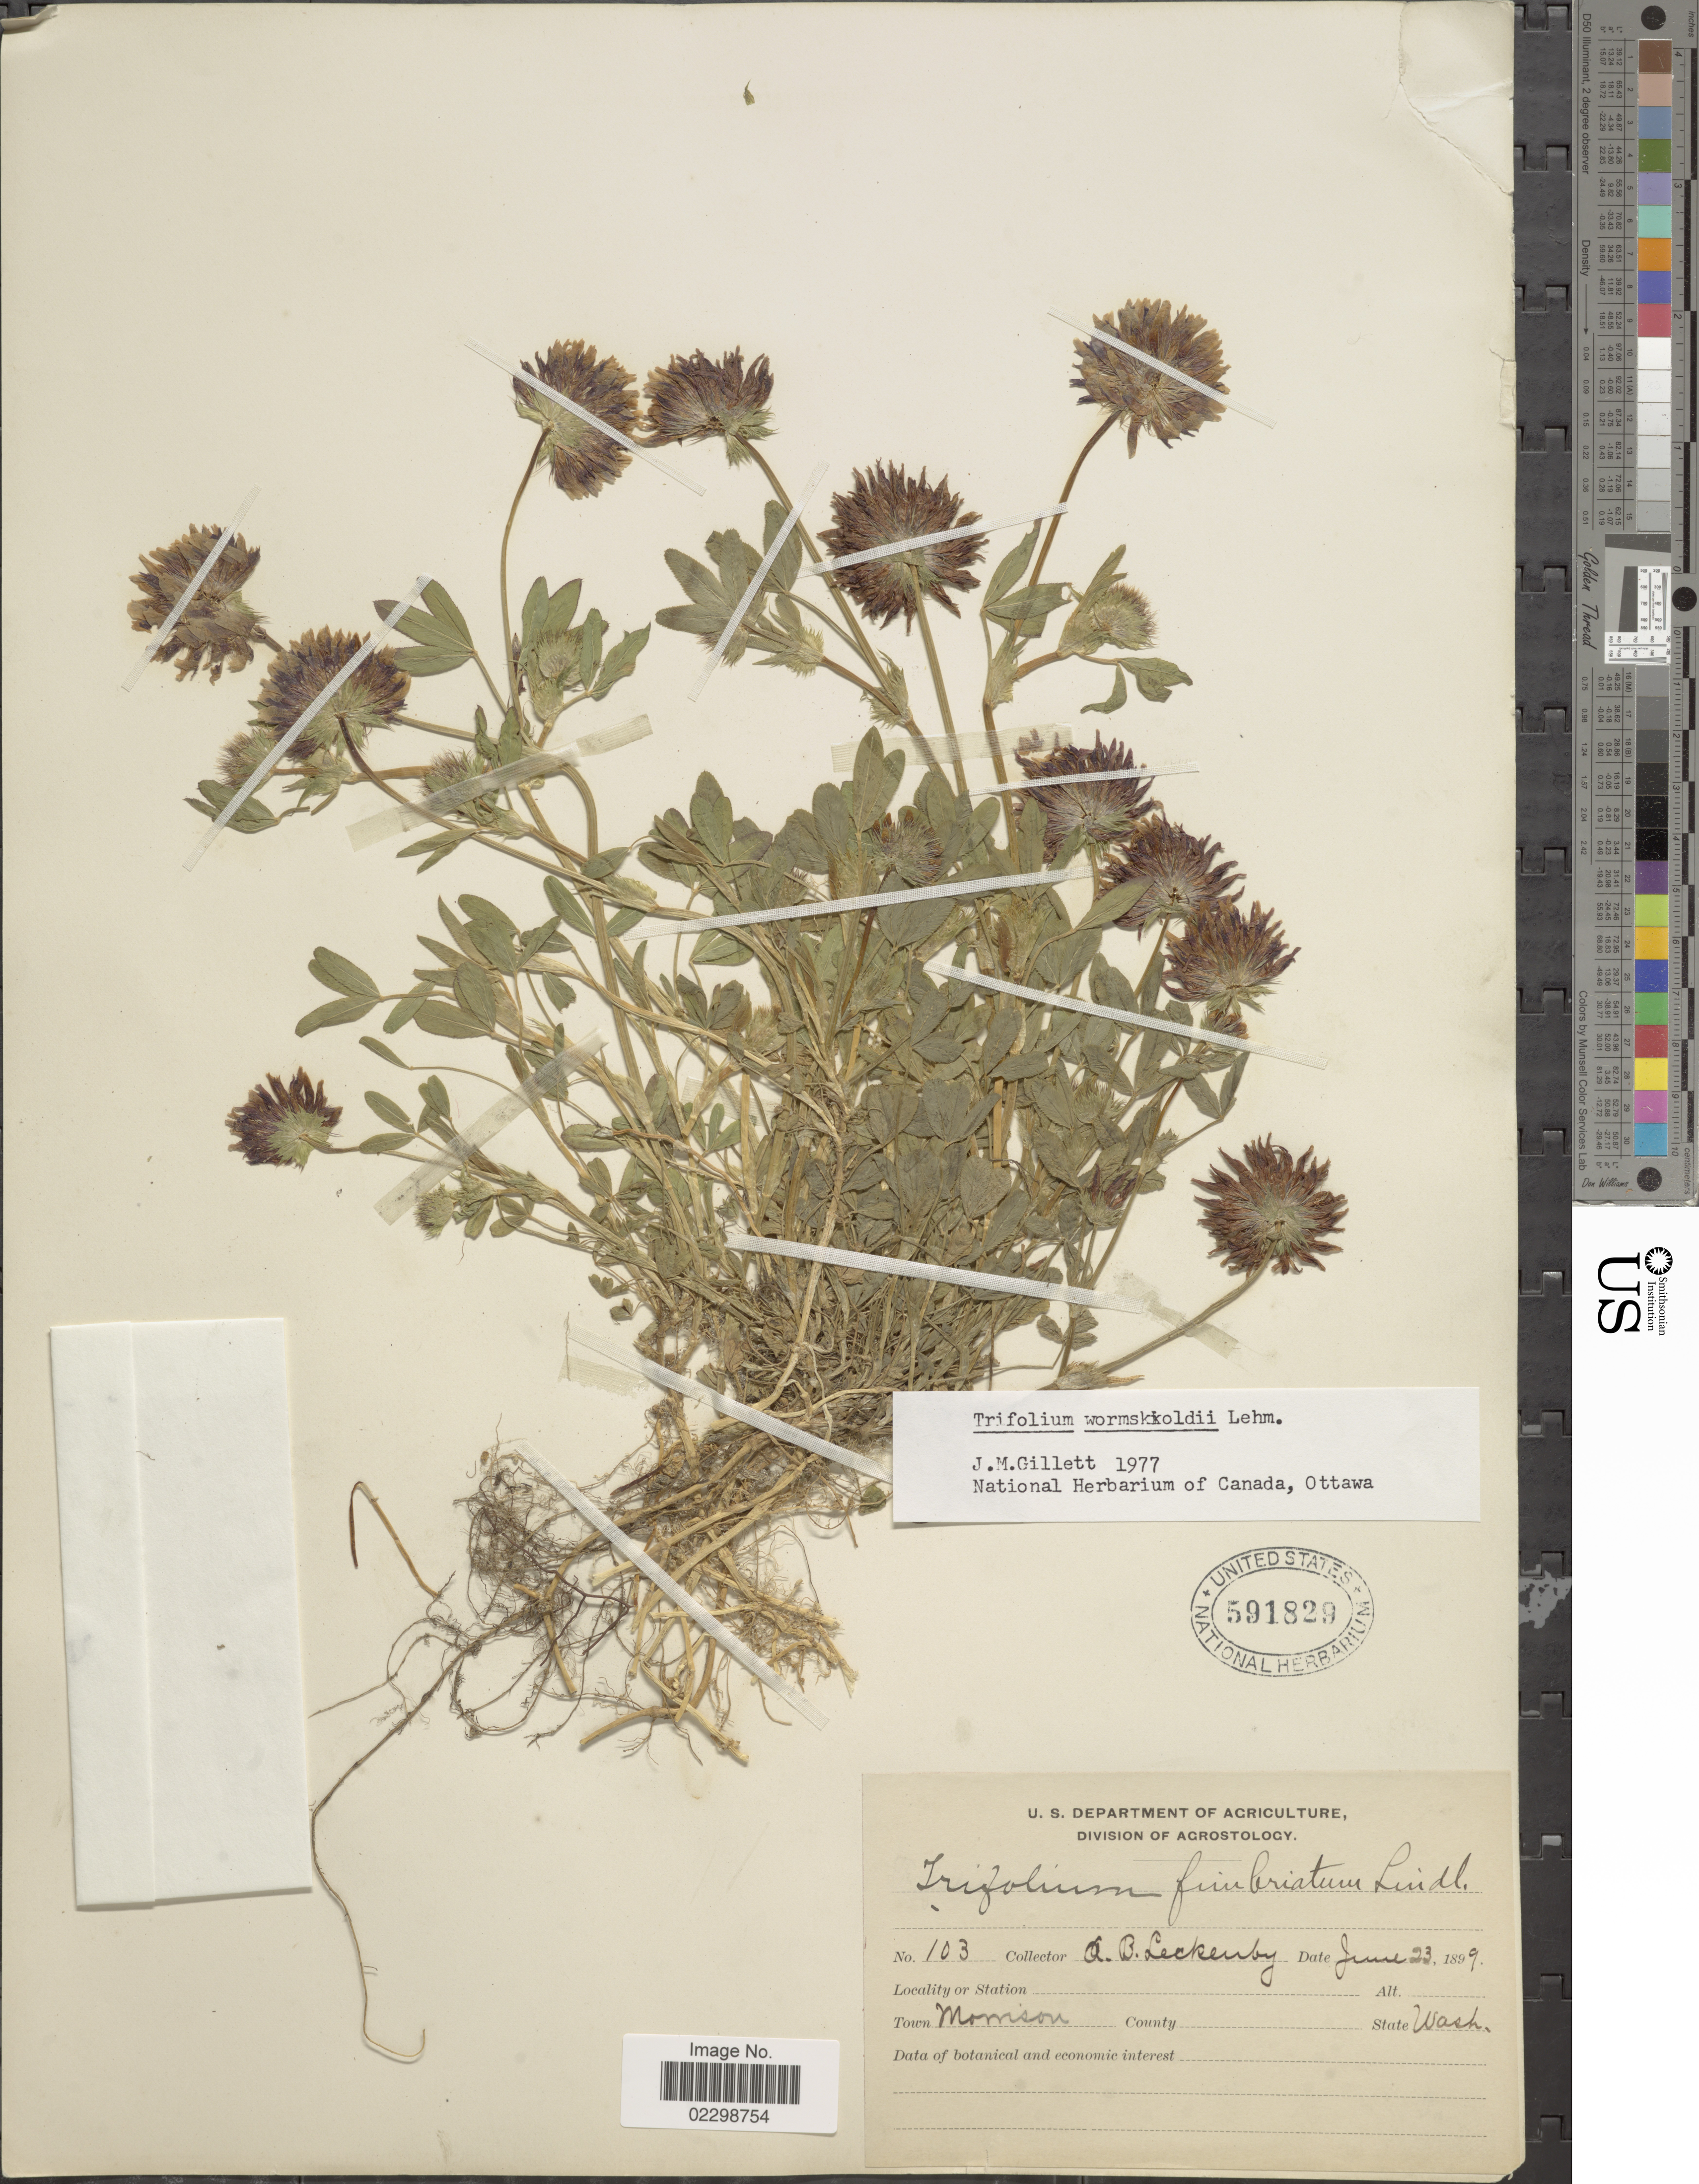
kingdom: Plantae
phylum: Tracheophyta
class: Magnoliopsida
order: Fabales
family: Fabaceae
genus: Trifolium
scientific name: Trifolium wormskioldii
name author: Lehm.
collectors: A. Leckenby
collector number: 103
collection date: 1899-06-23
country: United States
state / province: Washington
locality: Town Morrison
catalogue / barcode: US 591829